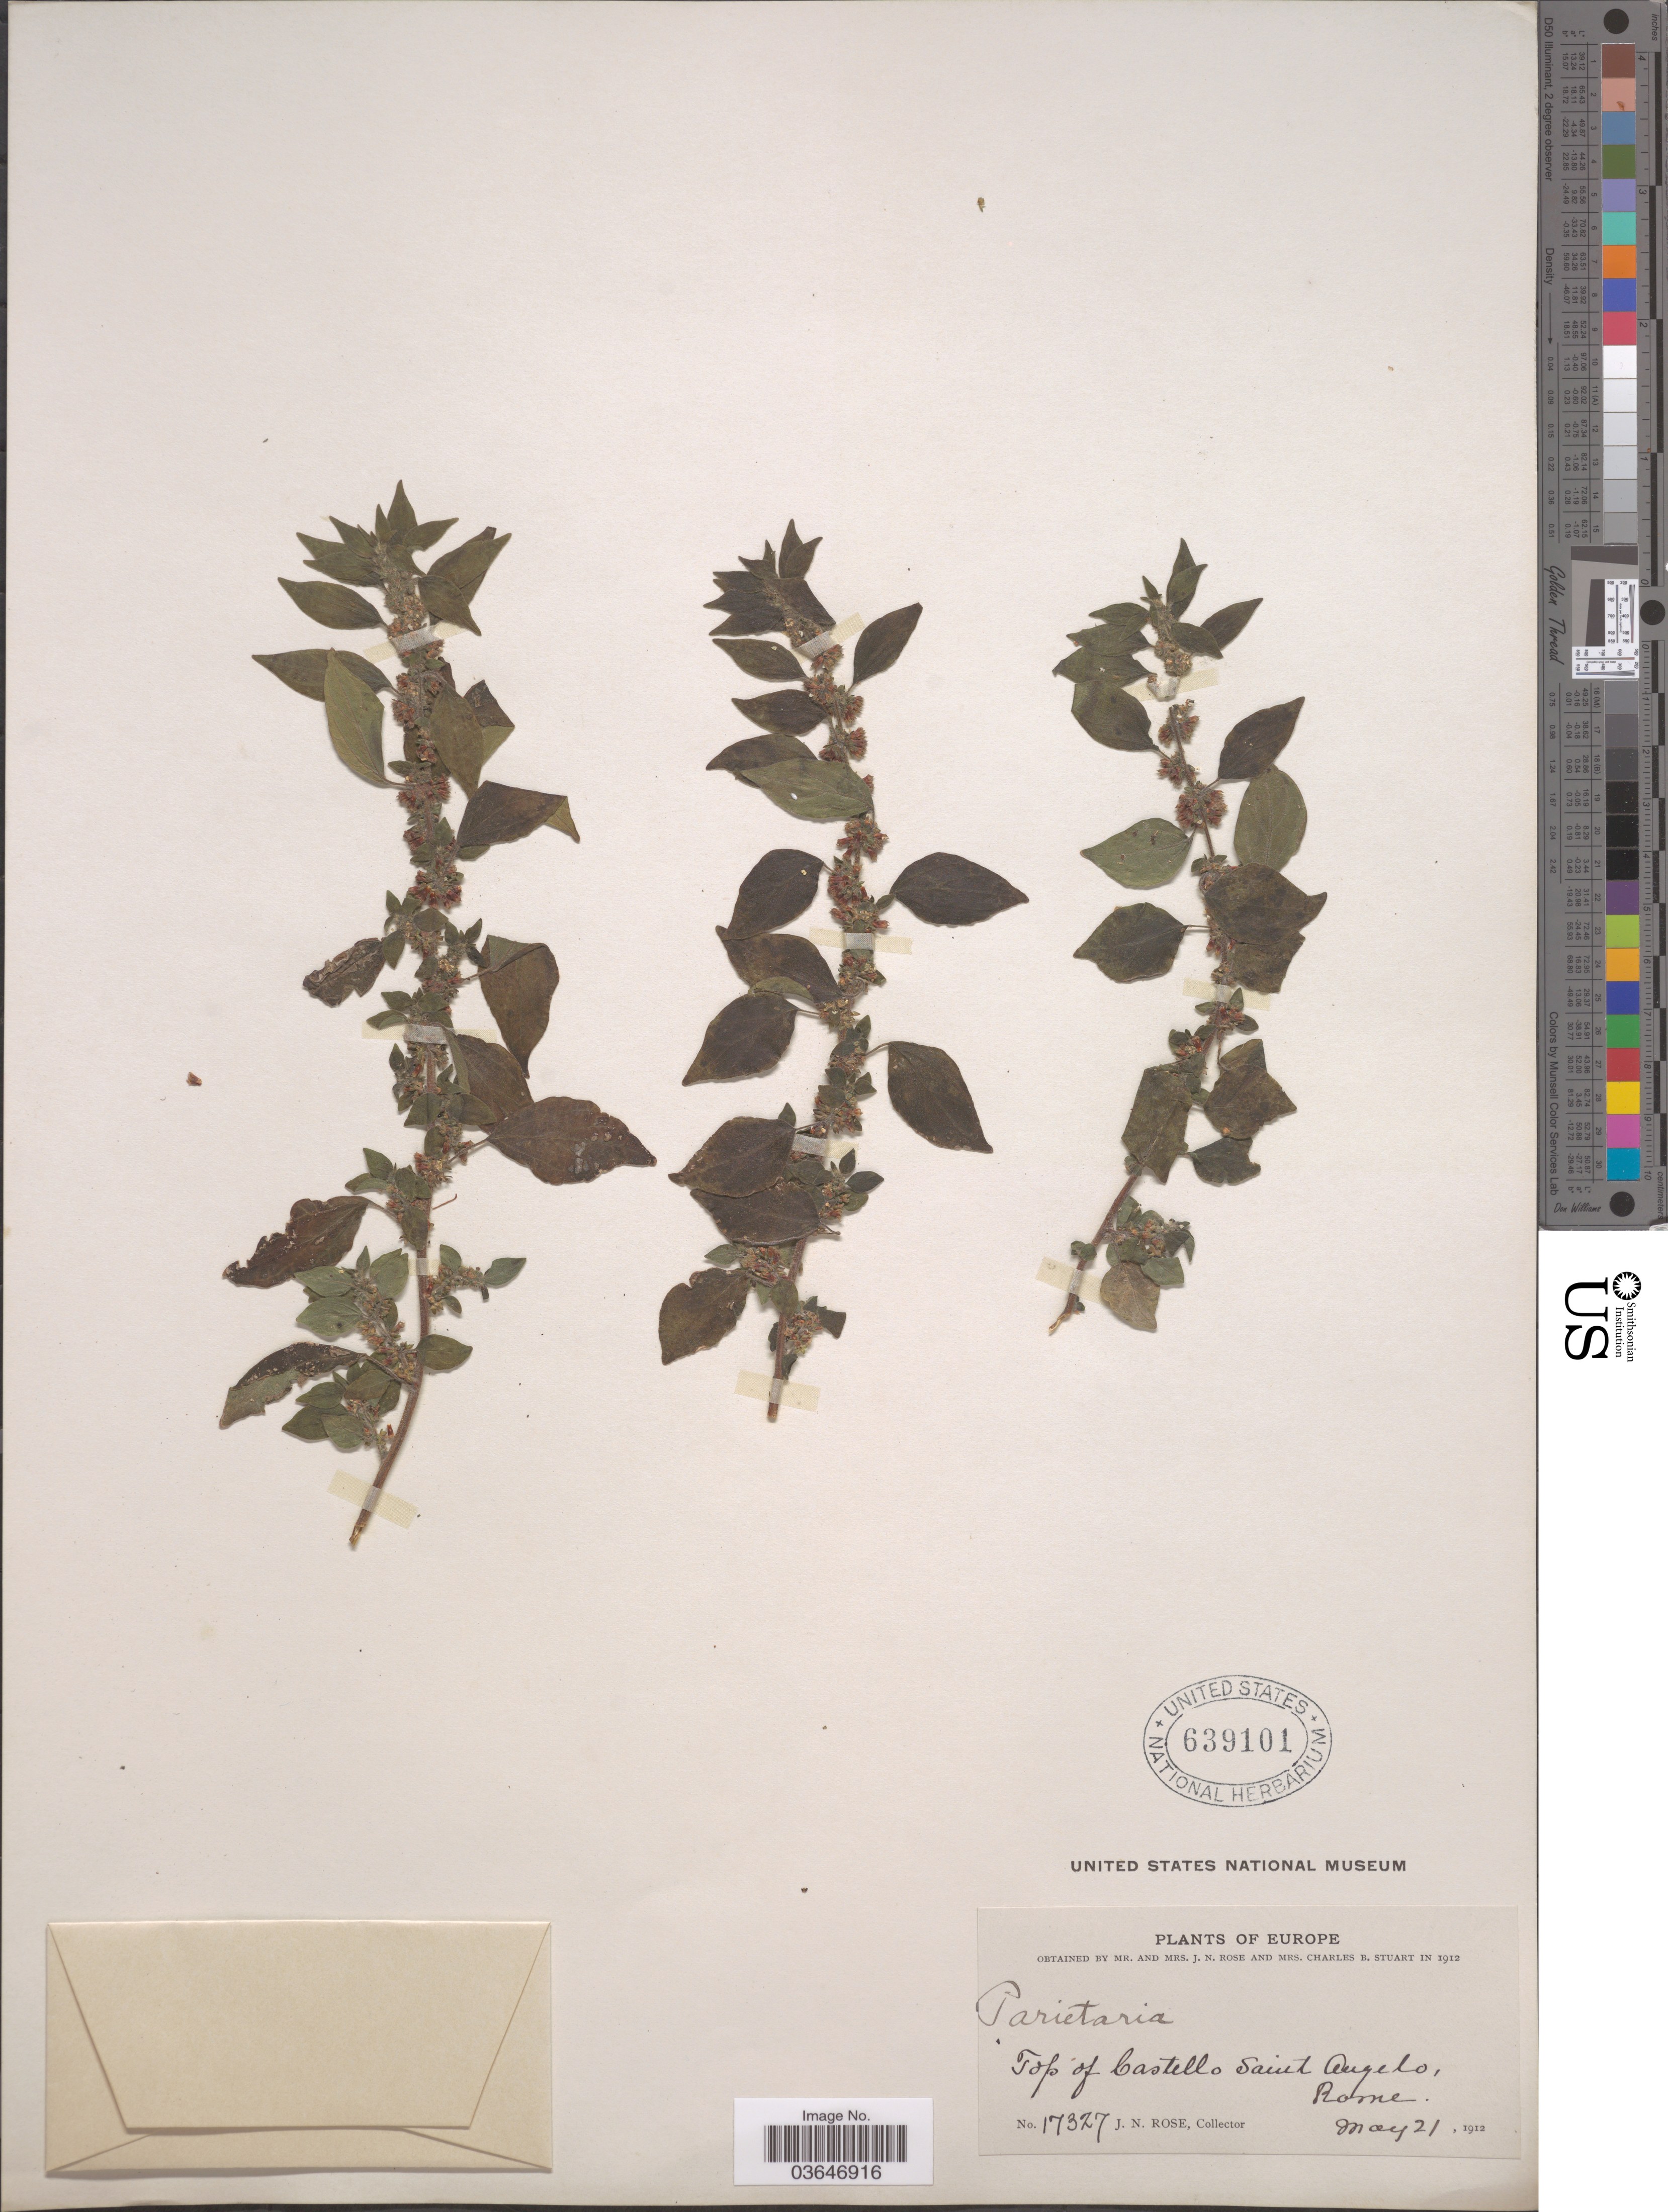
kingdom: Plantae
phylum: Tracheophyta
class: Magnoliopsida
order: Rosales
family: Urticaceae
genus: Parietaria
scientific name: Parietaria sp.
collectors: J. N. Rose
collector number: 17327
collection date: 1912-05-21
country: Italy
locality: Europe. Top of Castello Saint Angelo, Rome.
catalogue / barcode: US 639101